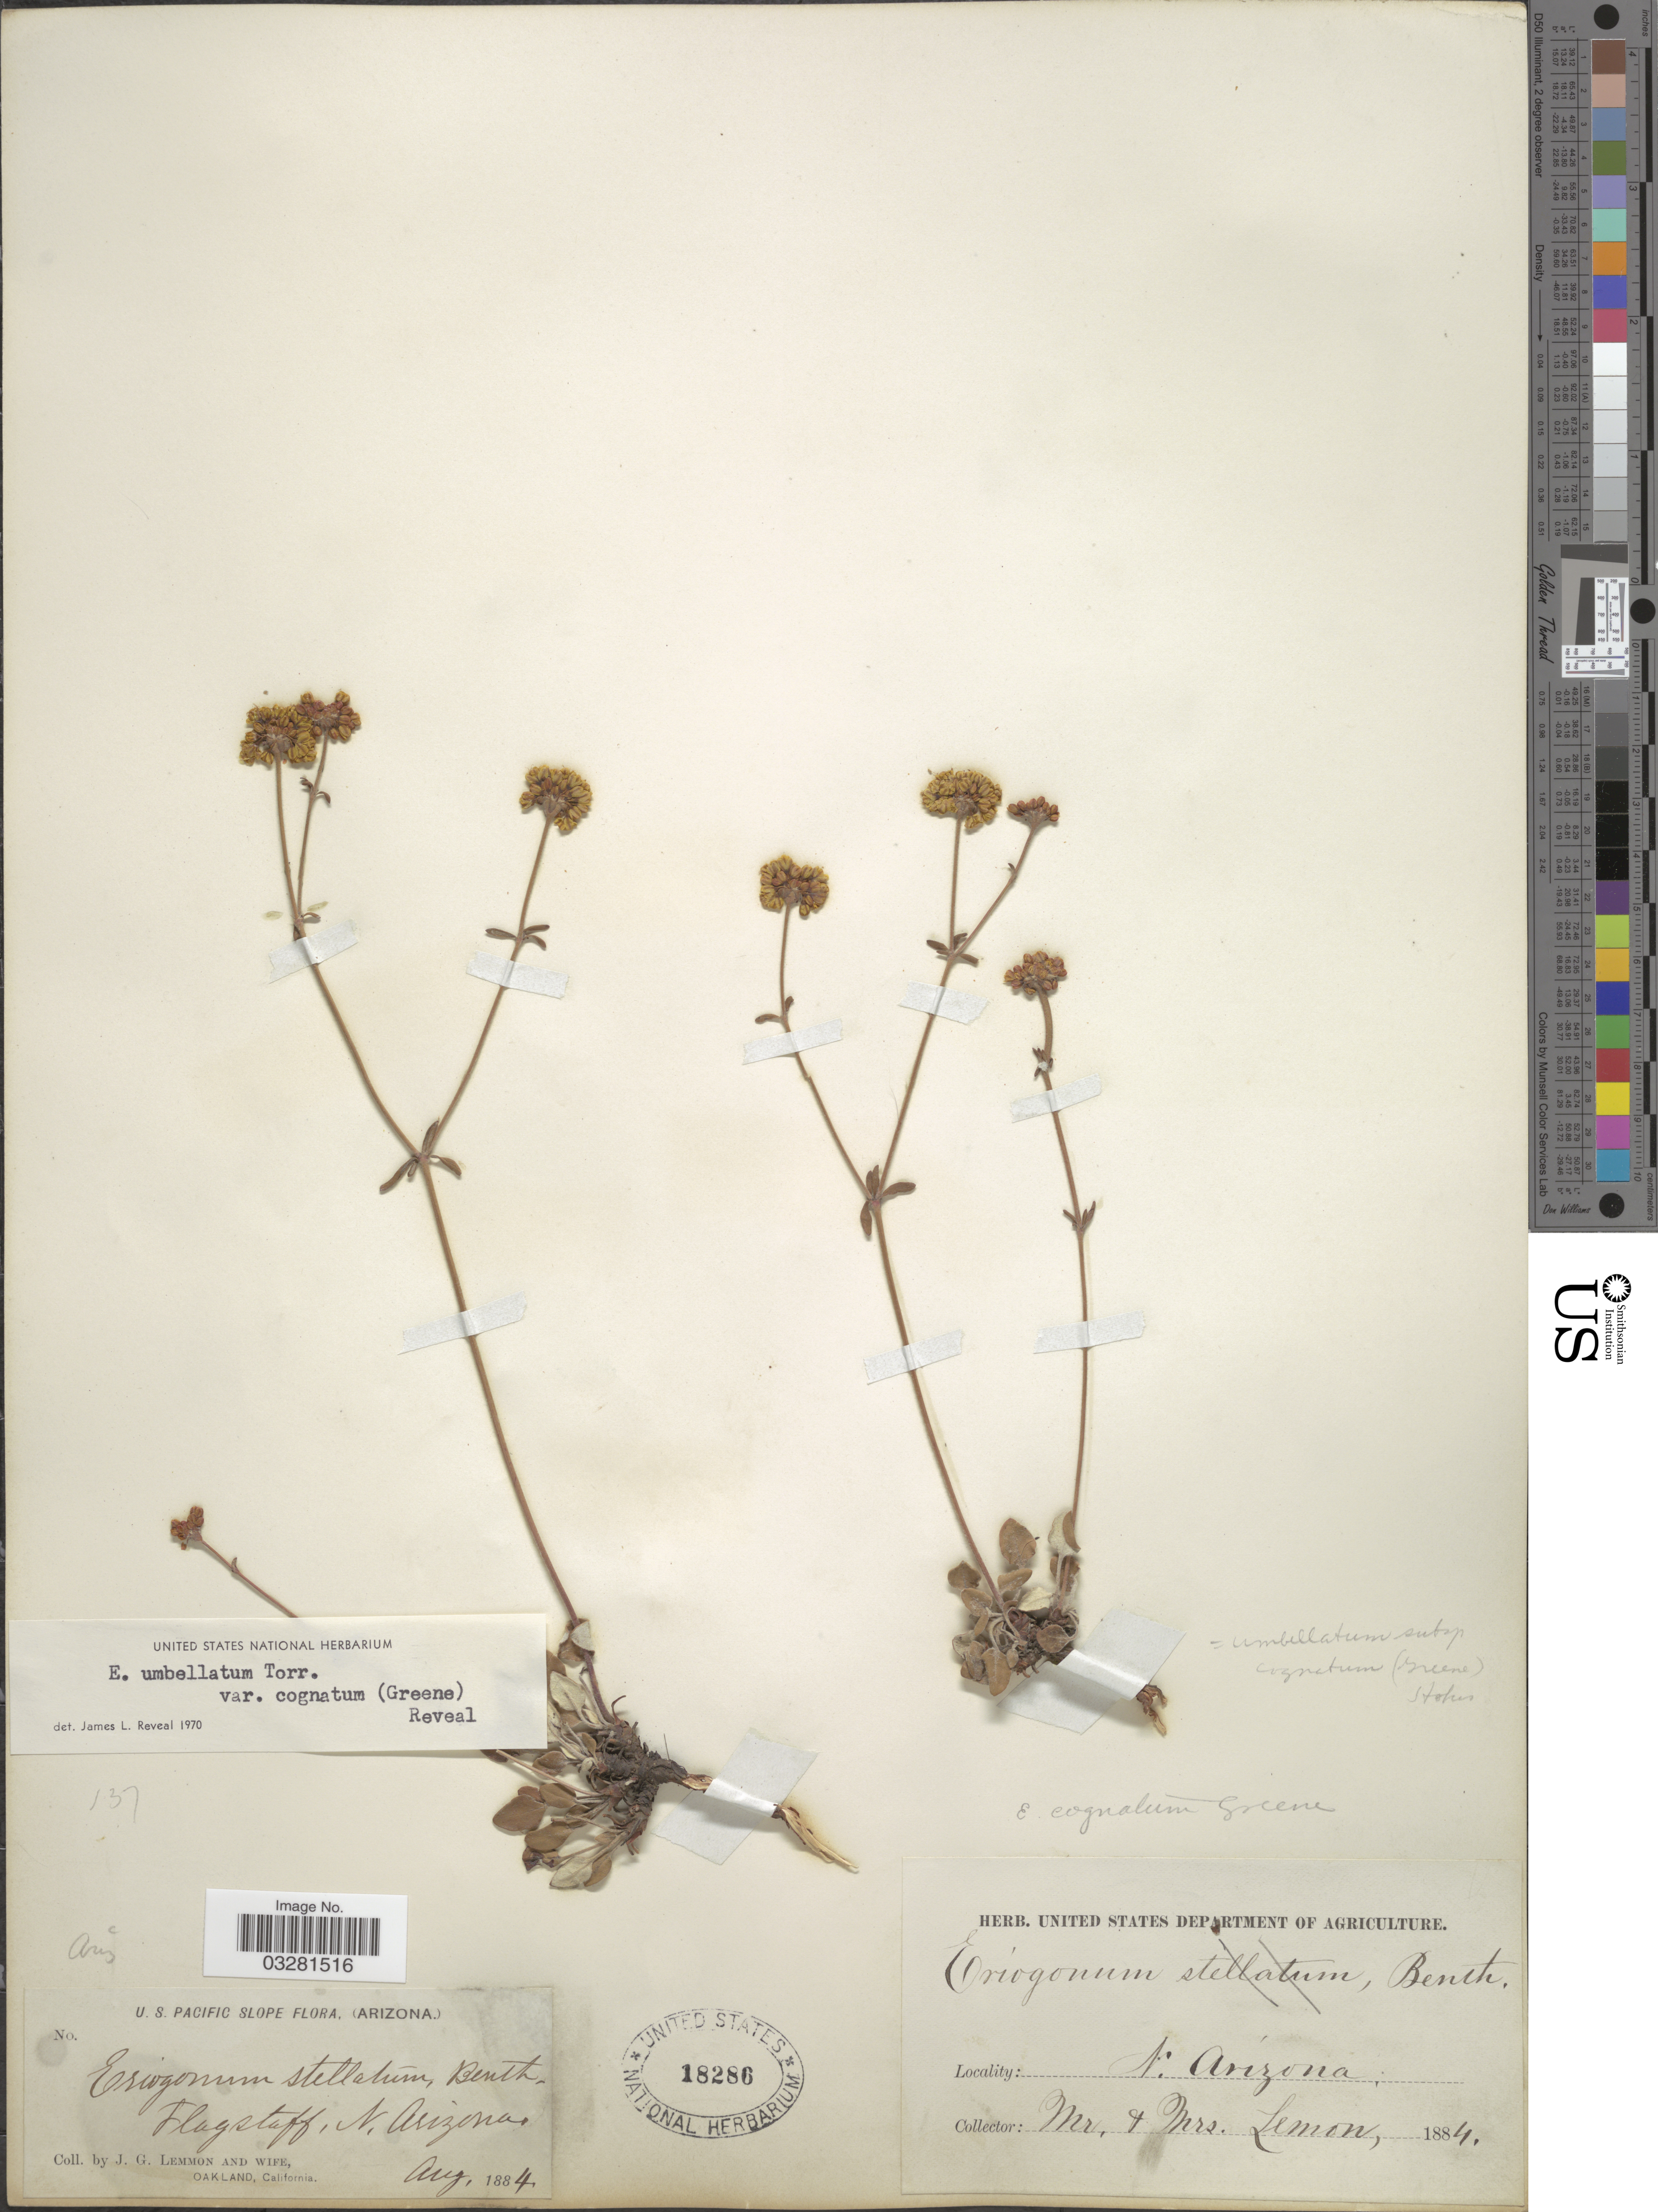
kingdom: Plantae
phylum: Tracheophyta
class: Magnoliopsida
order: Caryophyllales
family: Polygonaceae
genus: Eriogonum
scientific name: Eriogonum umbellatum var. cognatum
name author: (Greene) Reveal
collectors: J. Lemmon & Mrs. J. G. Lemmon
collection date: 1884-08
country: United States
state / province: Arizona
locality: U. S. Pacific Slope. Flagstaff, N. Arizona.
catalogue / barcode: US 18286